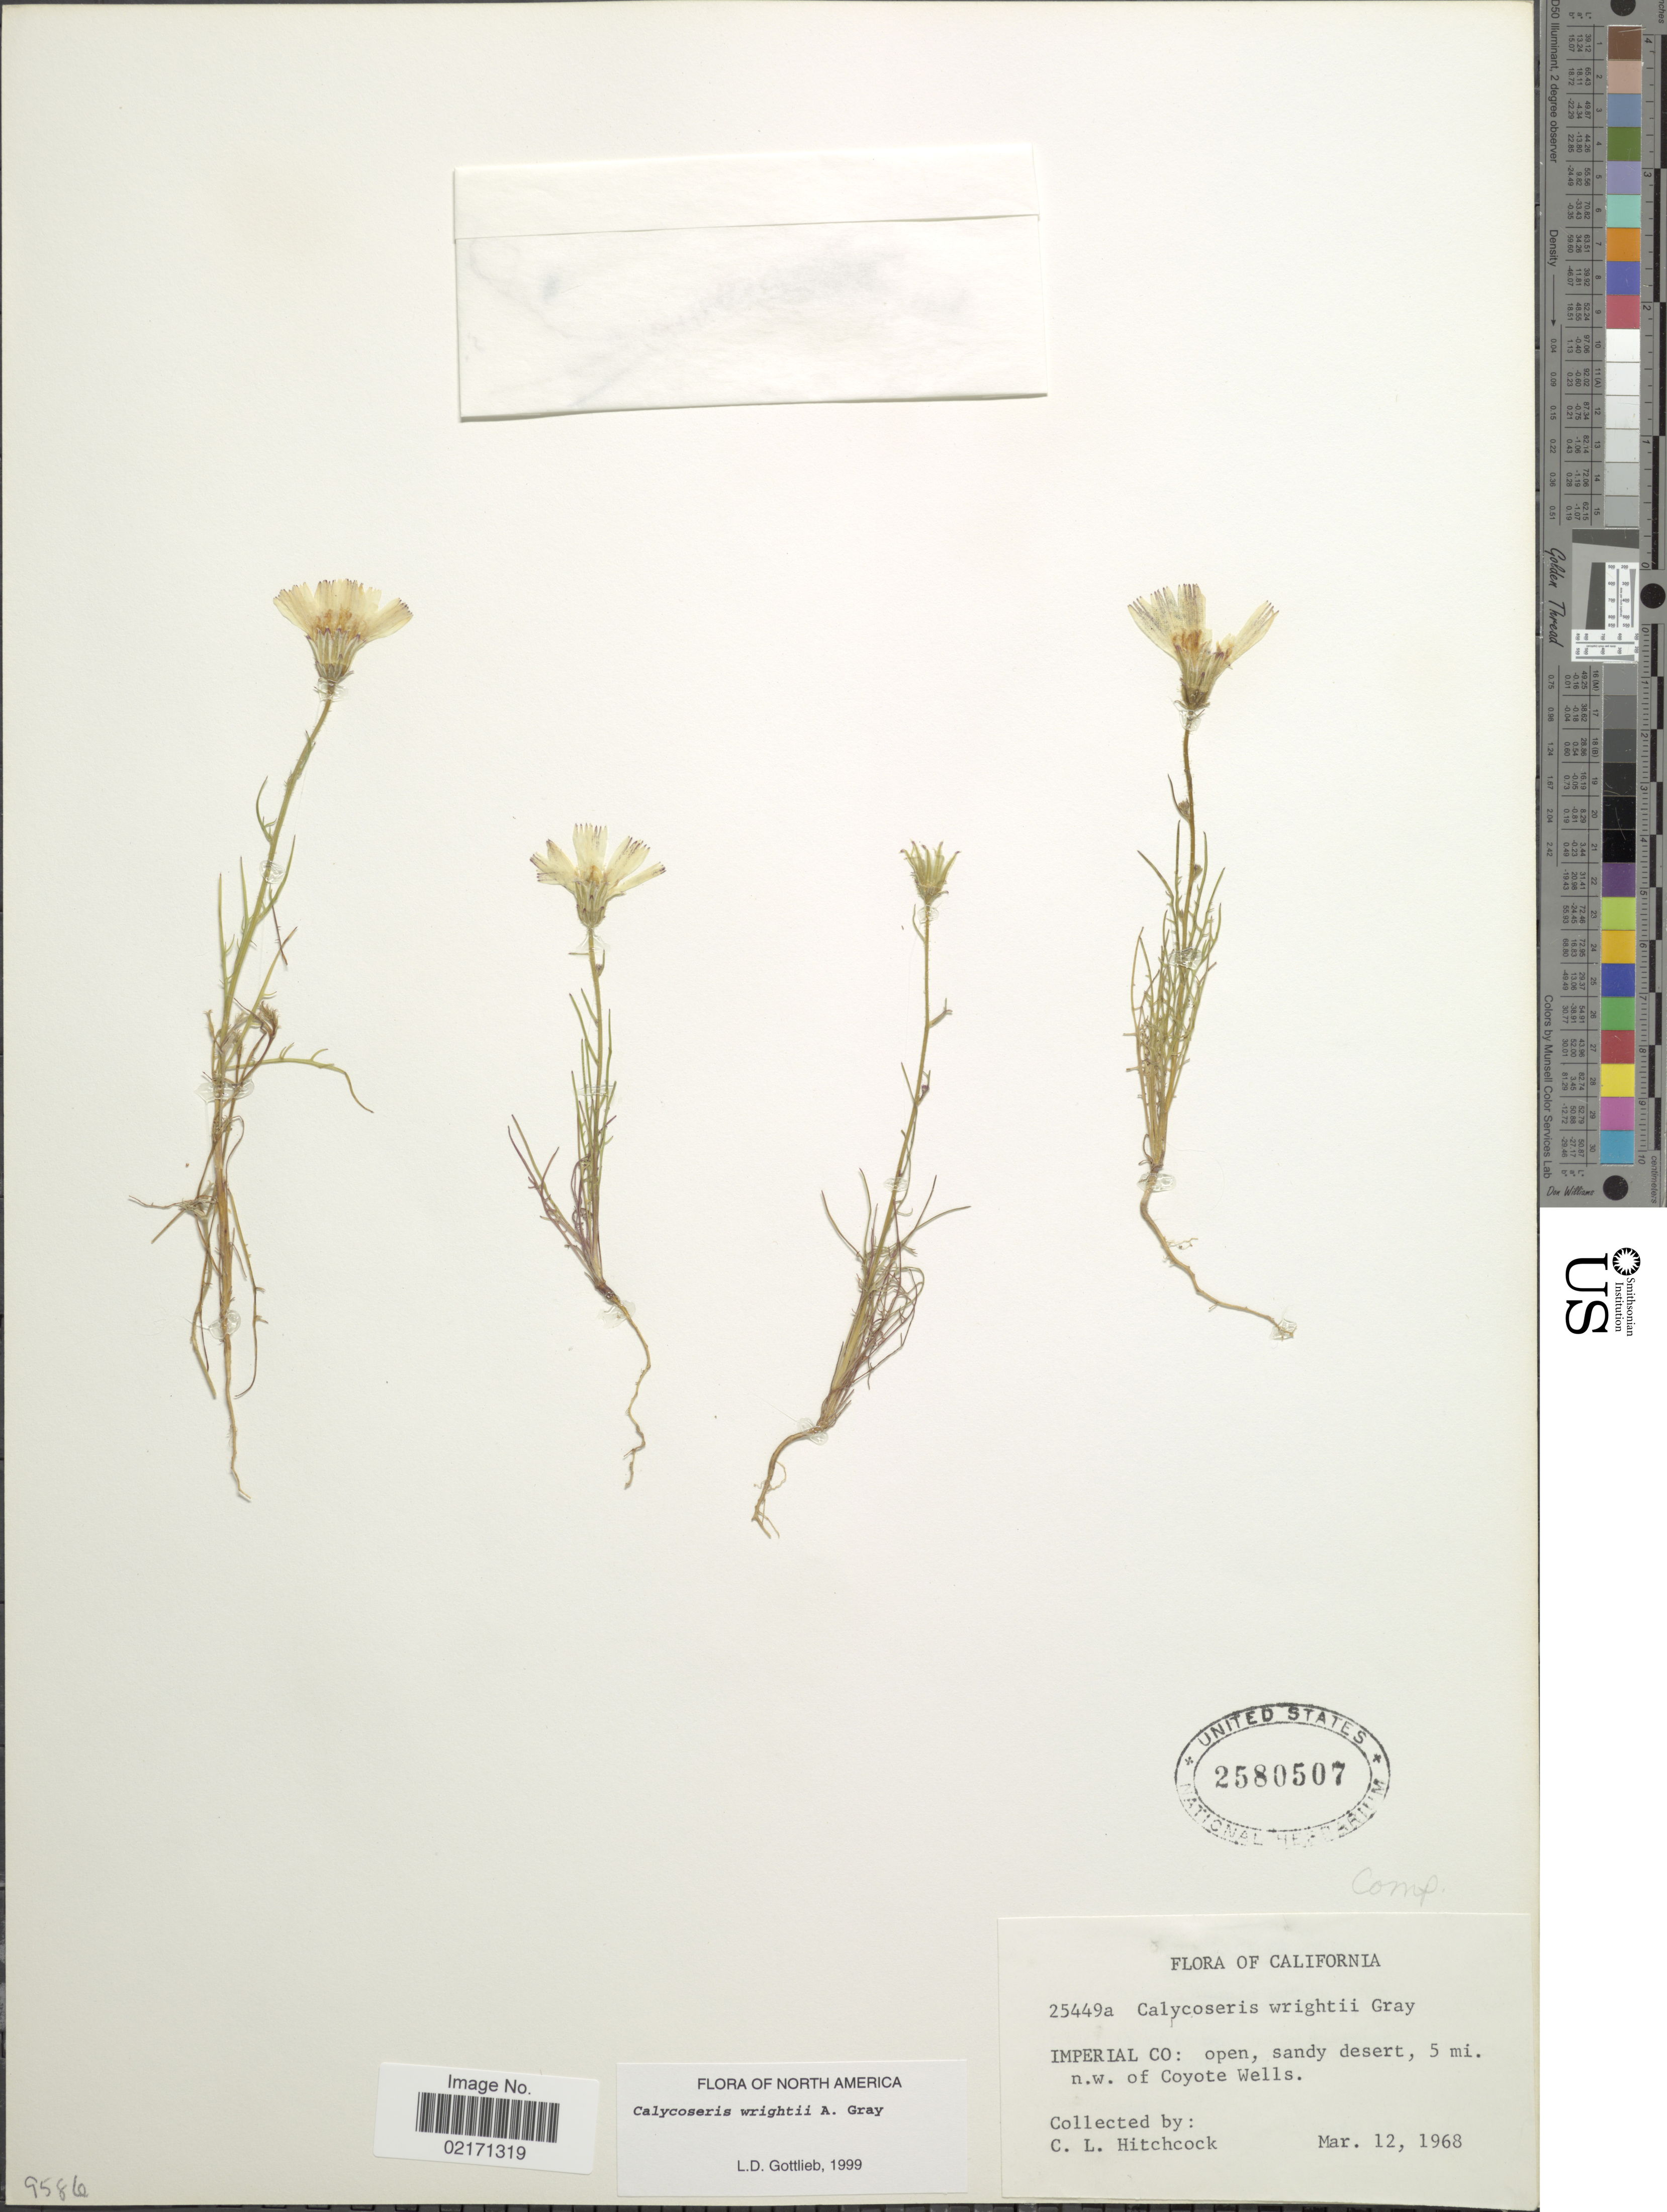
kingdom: Plantae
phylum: Tracheophyta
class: Magnoliopsida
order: Asterales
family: Asteraceae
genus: Calycoseris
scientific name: Calycoseris wrightii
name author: A. Gray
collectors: C. L. Hitchcock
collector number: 25449a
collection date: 1968-03-12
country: United States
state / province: California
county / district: Imperial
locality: Imperial Co: 5 mi. n.w. of Coyote Wells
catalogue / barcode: US 2580507